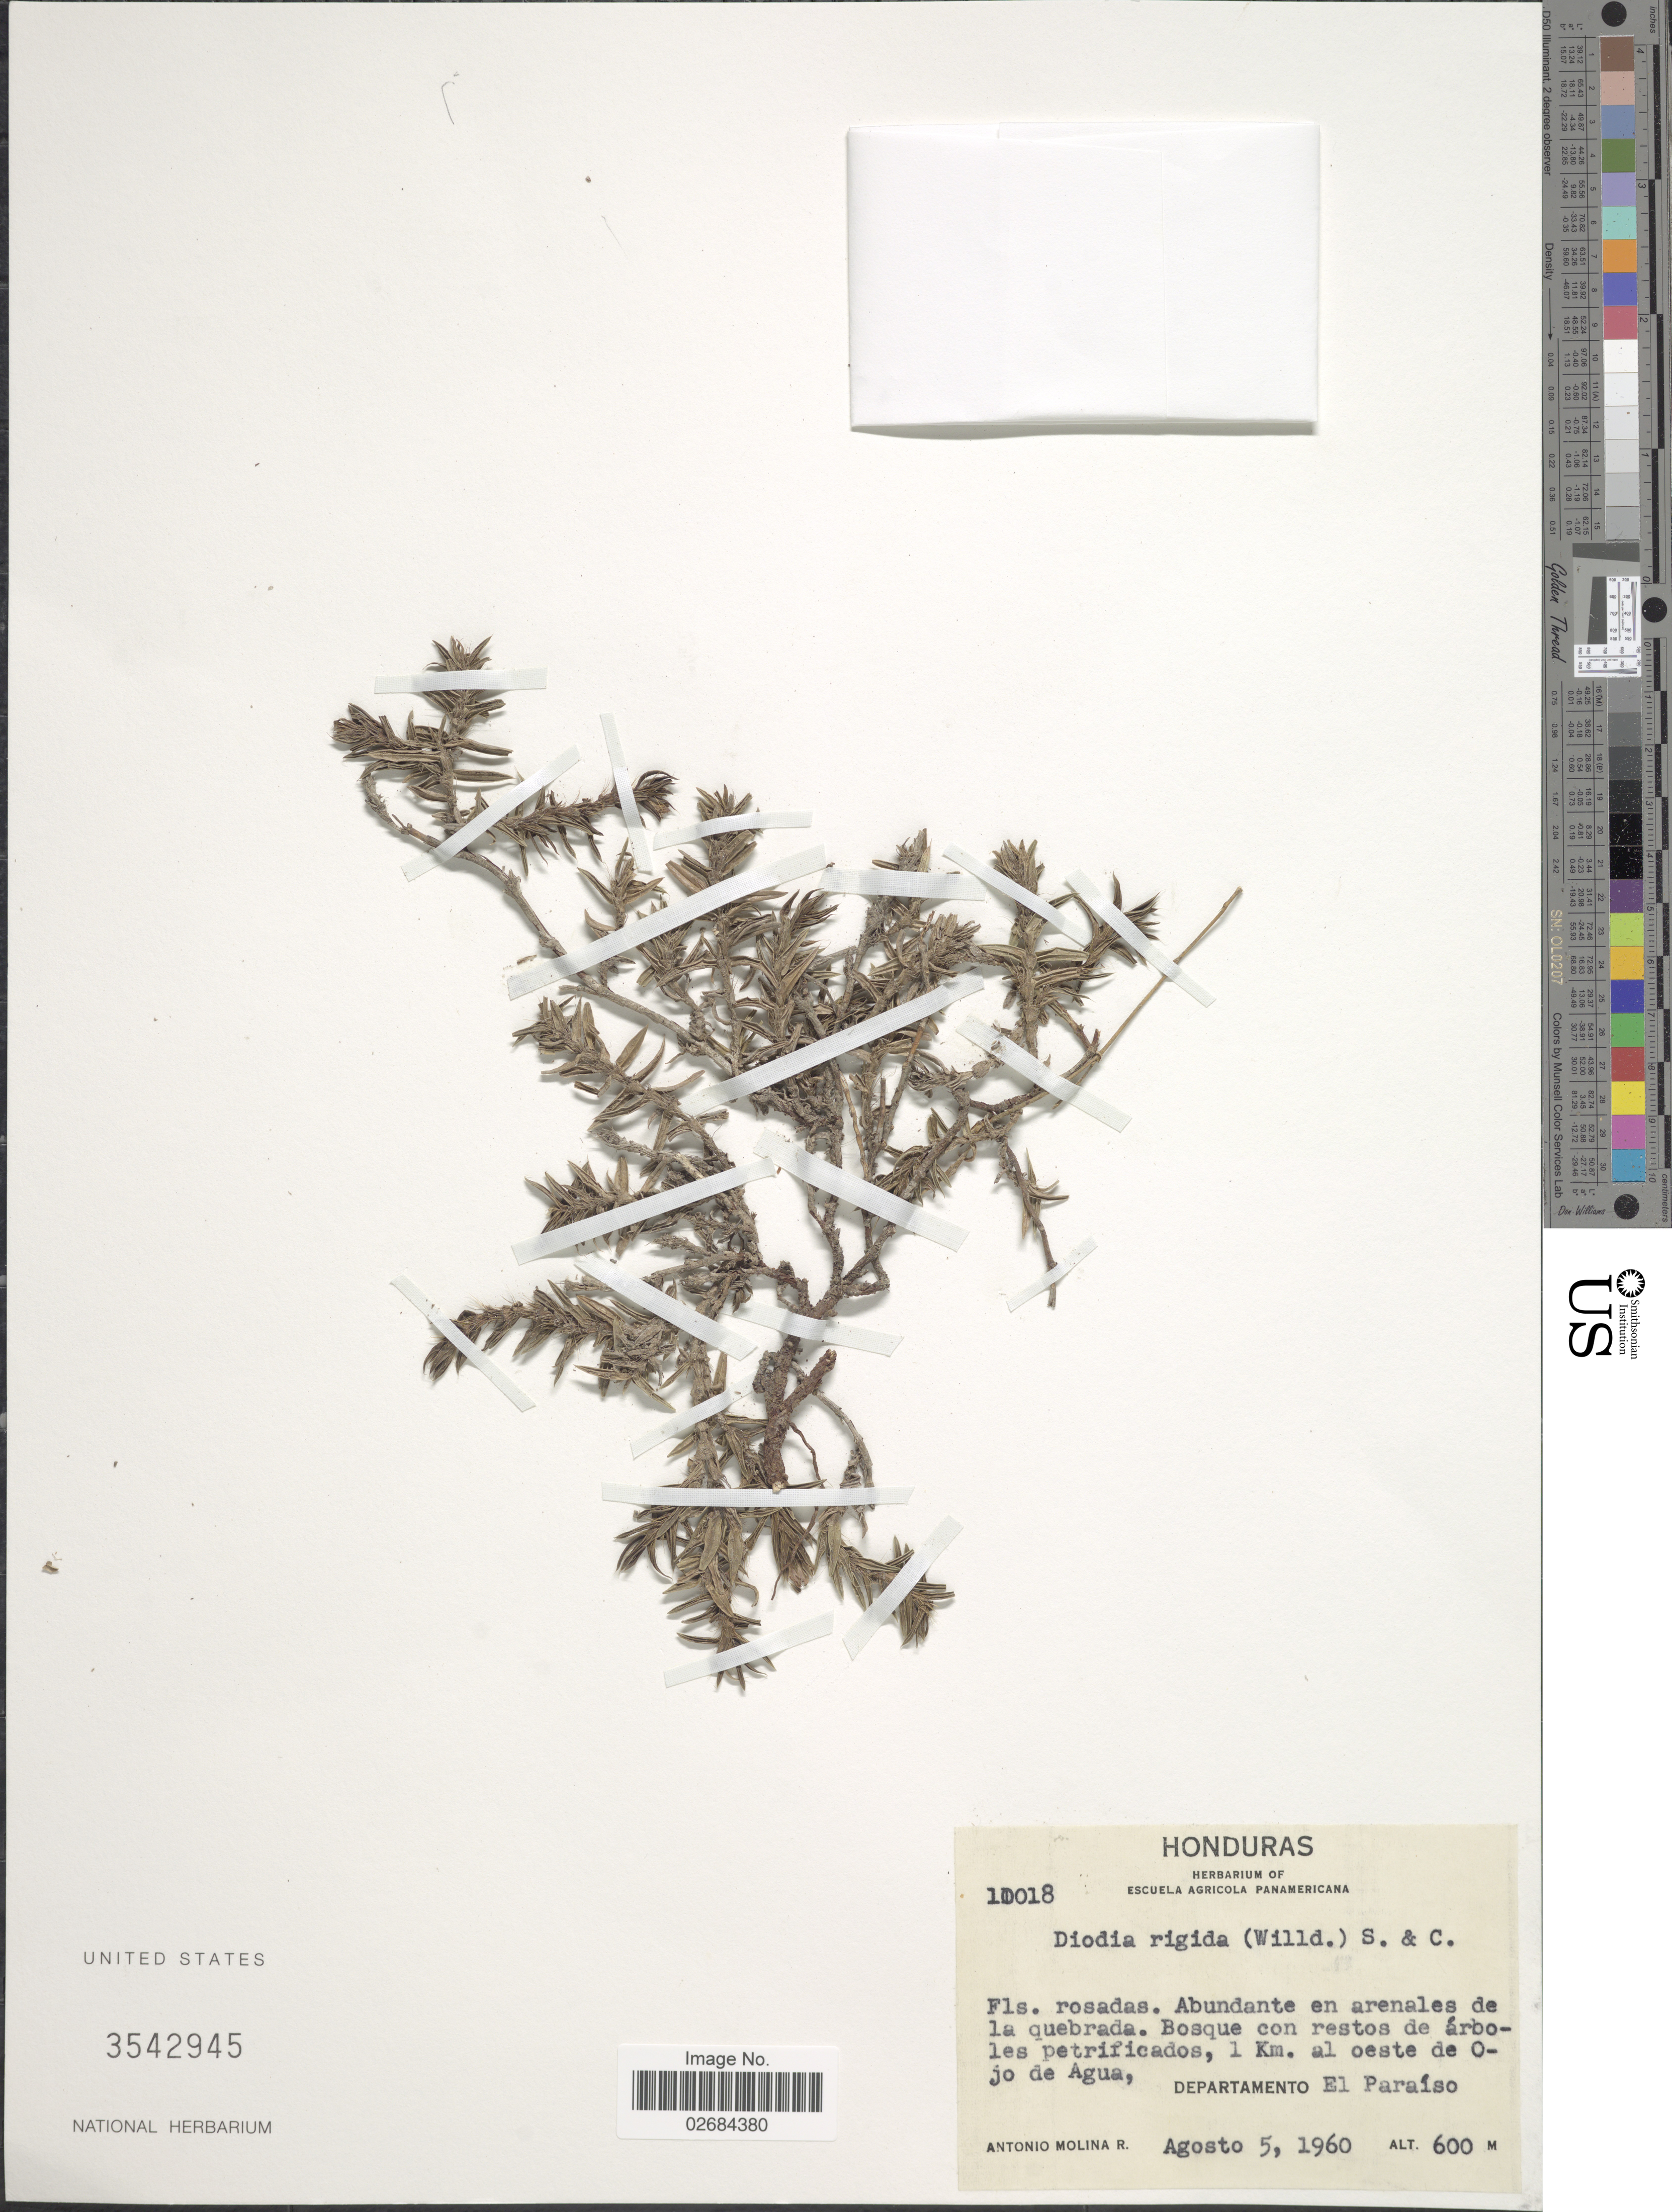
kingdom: Plantae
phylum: Tracheophyta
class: Magnoliopsida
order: Gentianales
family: Rubiaceae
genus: Diodia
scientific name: Diodia rigida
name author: Cham. & Schltdl.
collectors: A. Molina R.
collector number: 10018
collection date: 1960-08-05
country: Honduras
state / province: El Paraíso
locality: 1 Km. al oeste de Ojo de Agua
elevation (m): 600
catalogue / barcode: US 3542945